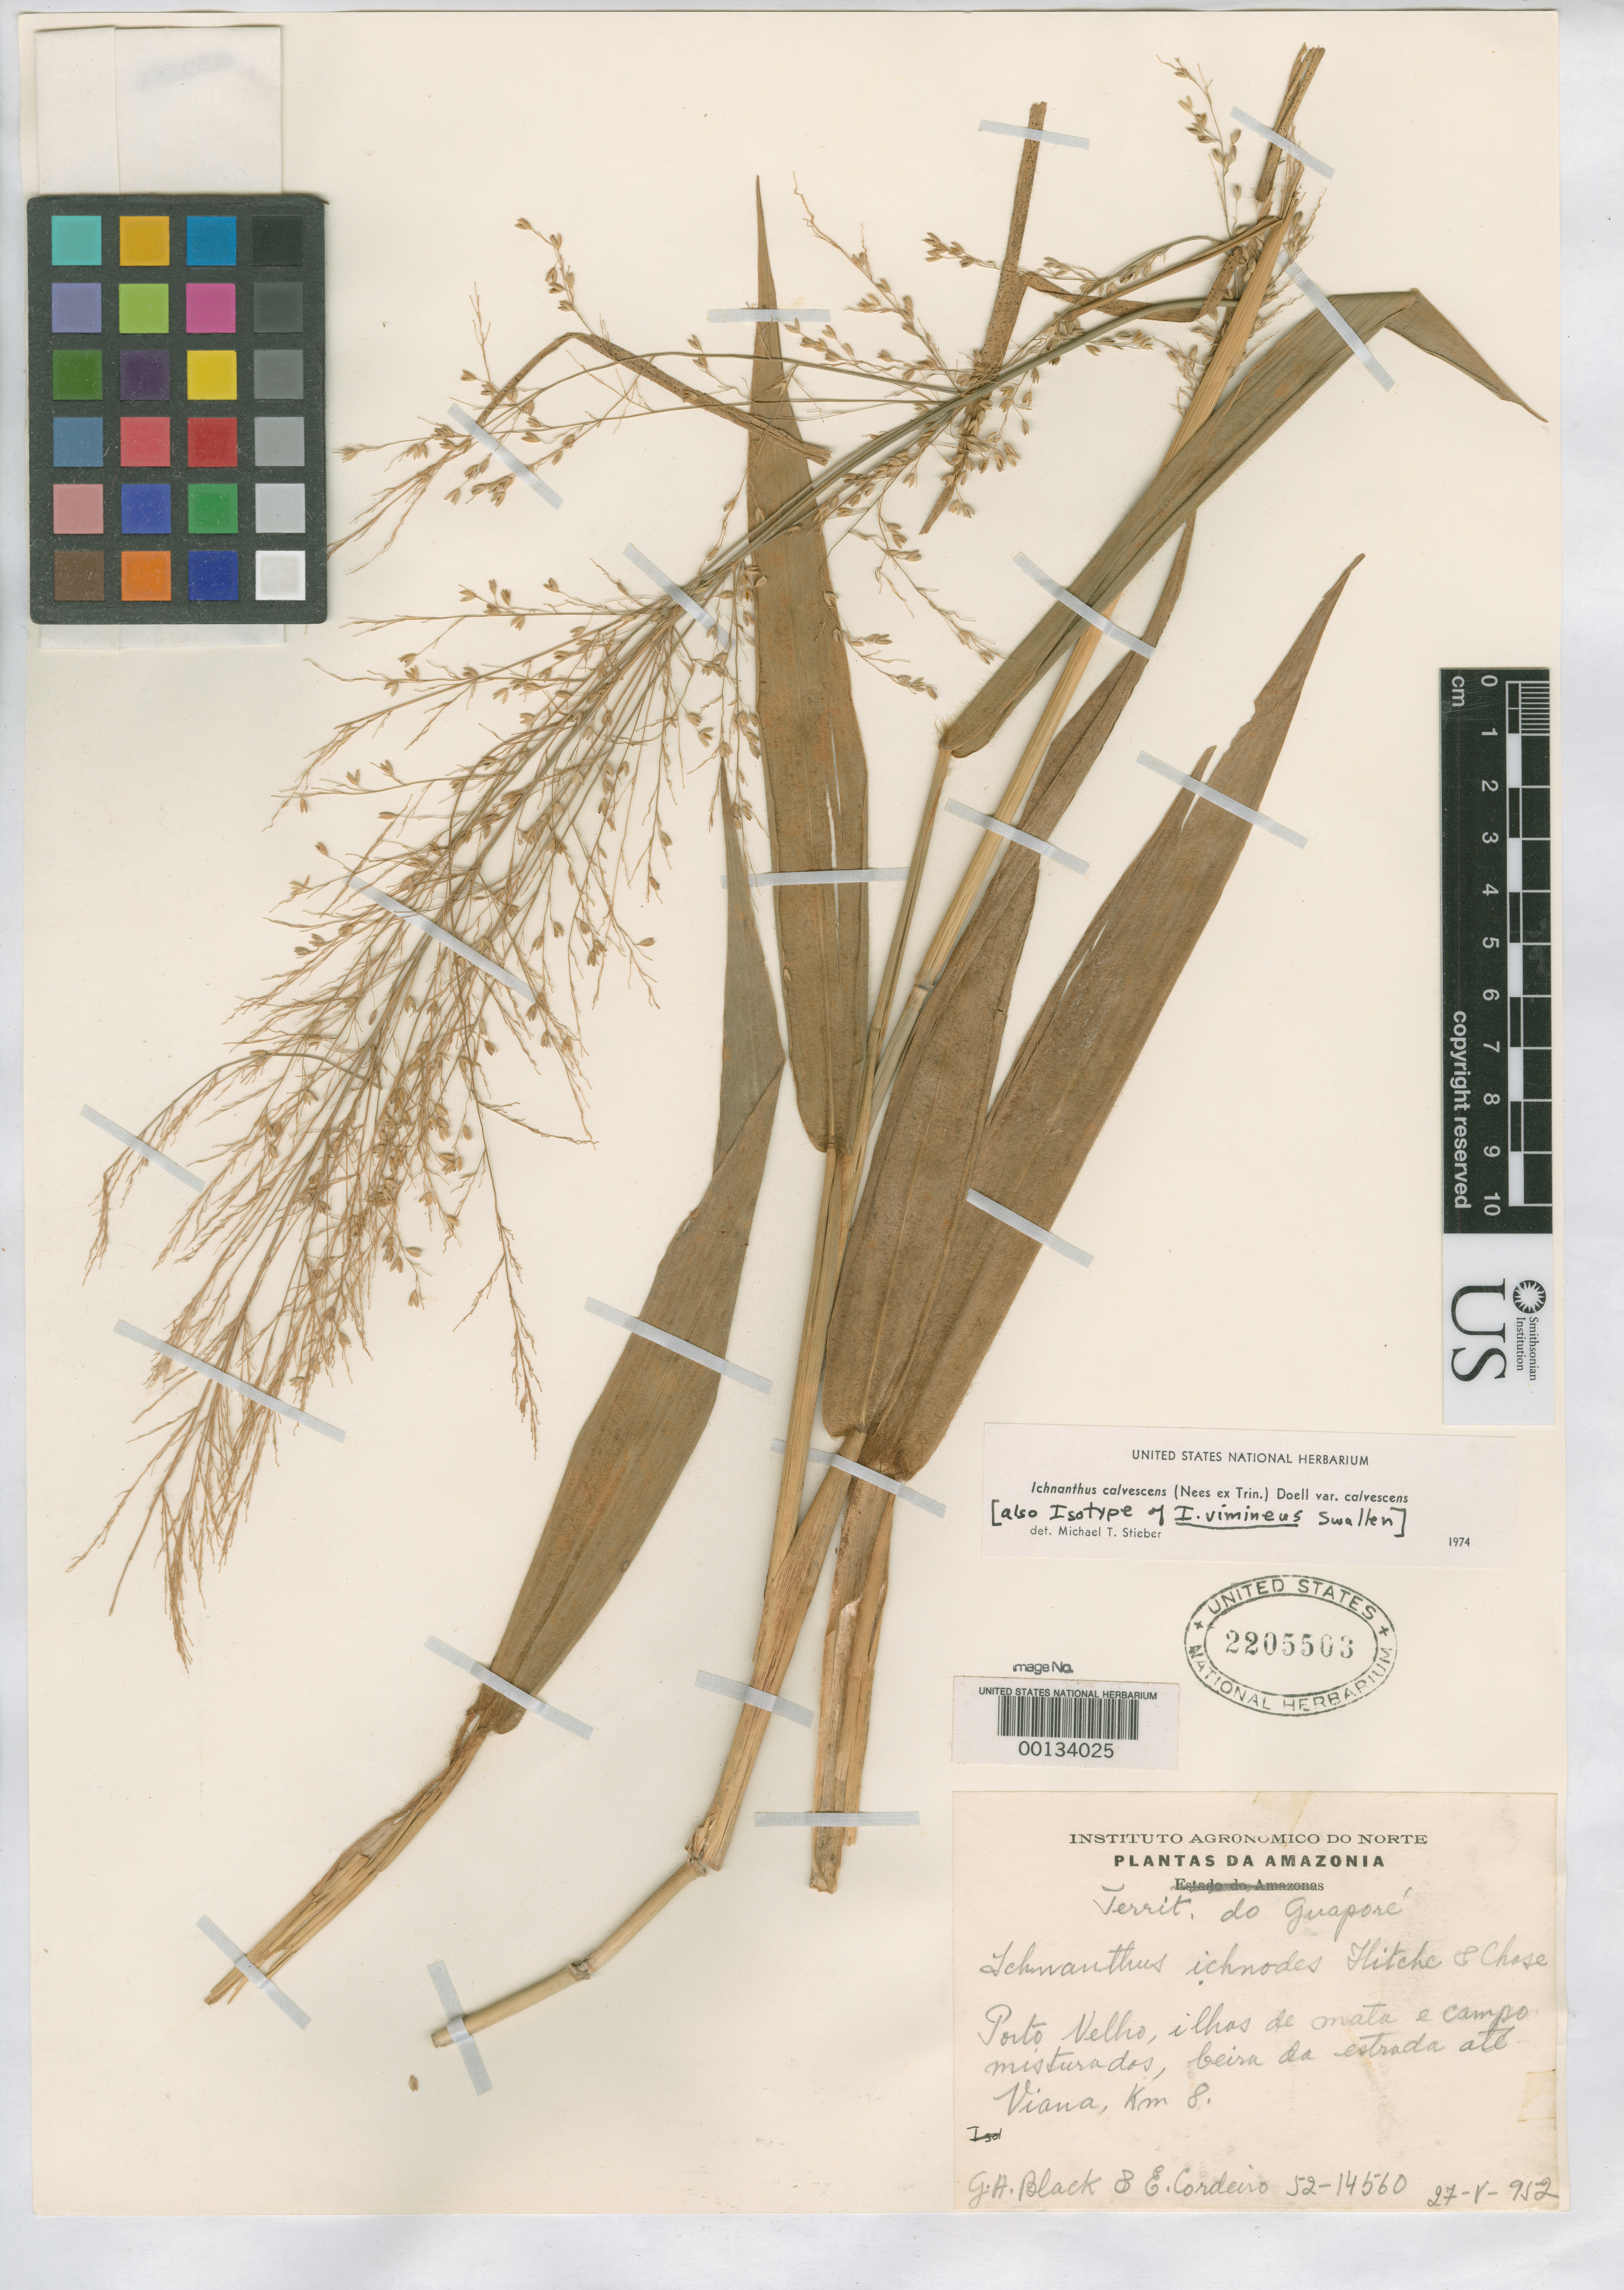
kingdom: Plantae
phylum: Tracheophyta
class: Liliopsida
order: Poales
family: Poaceae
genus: Ichnanthus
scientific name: Ichnanthus vimineus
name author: Swallen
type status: Isotype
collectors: G. A. Black & E. Cordeiro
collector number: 52-14560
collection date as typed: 27 May 1952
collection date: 1952-05-27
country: Brazil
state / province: Rondônia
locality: Guapore, Porto Velho.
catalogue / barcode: US 2205503